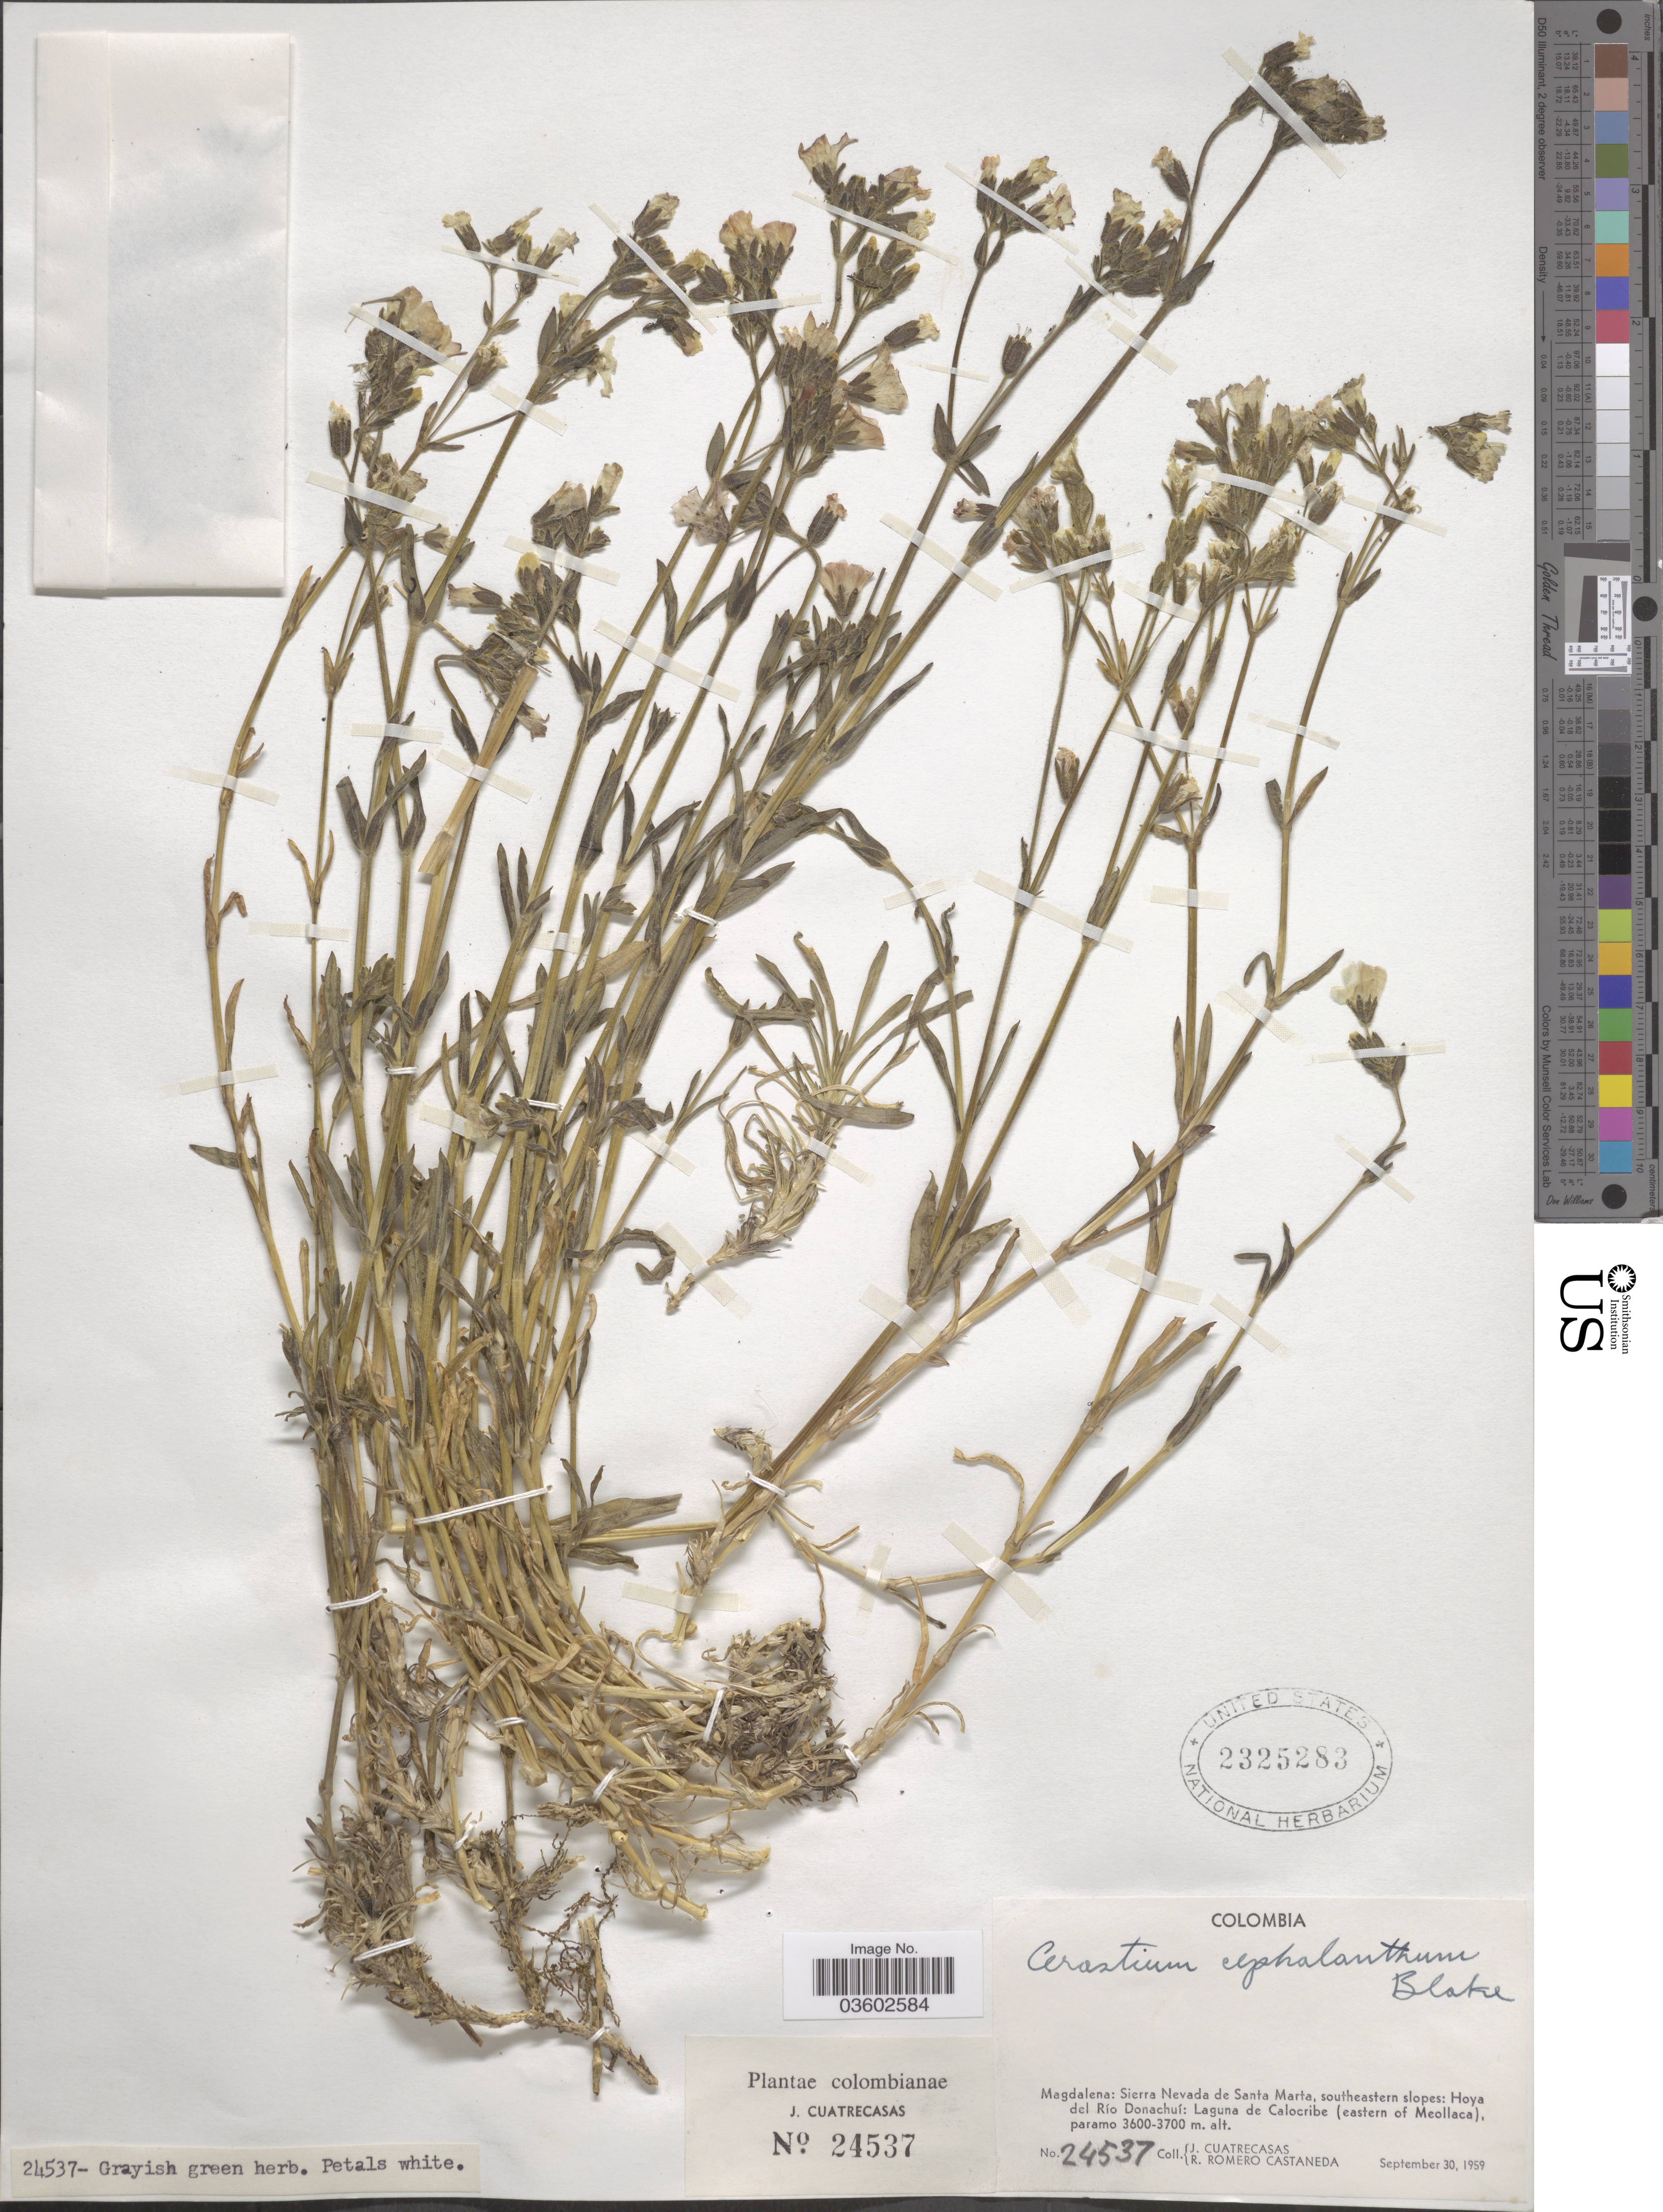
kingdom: Plantae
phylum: Tracheophyta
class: Magnoliopsida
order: Caryophyllales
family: Caryophyllaceae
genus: Cerastium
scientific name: Cerastium cephalanthum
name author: S.F. Blake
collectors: J. Cuatrecasas & R. Romero Castañeda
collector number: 24537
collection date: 1959-09-30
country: Colombia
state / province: Magdalena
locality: Sierra Nevada de Santa Marta, southeastern slopes: Hoya del Río Donachuí: Laguna de Calocribe (eastern of Meollaca).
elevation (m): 3600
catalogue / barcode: US 2325283